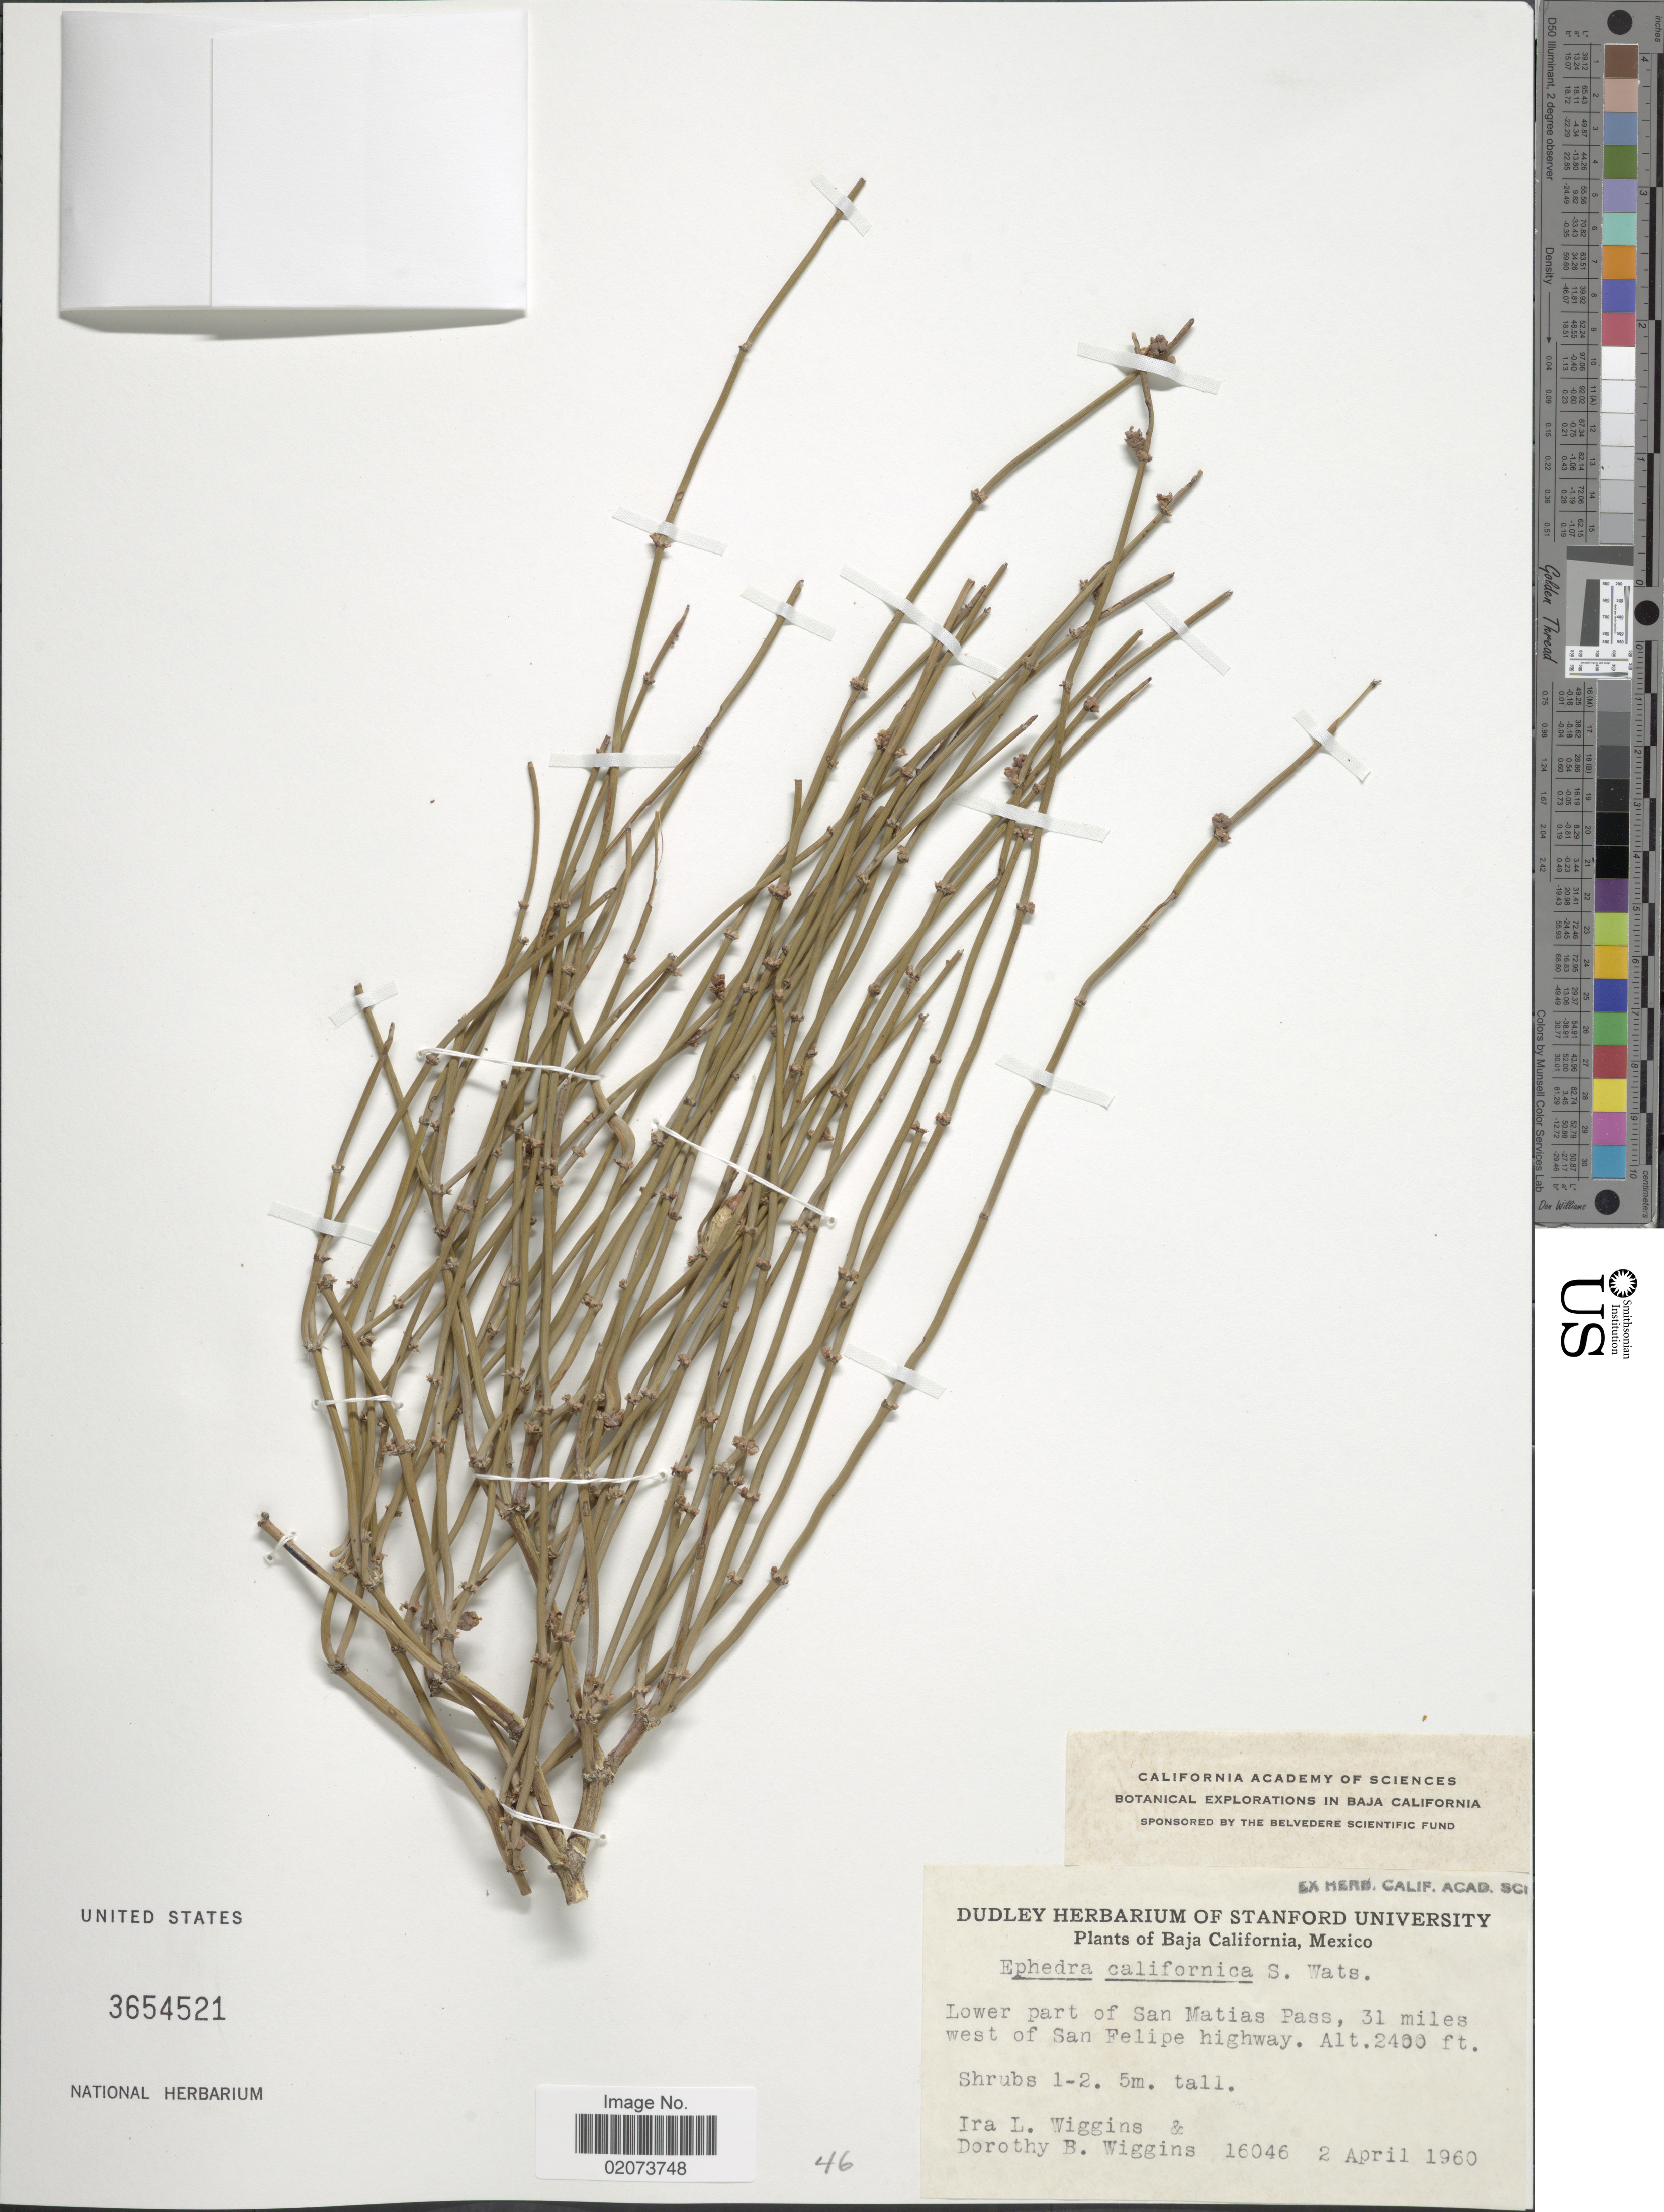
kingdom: Plantae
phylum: Tracheophyta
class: Gnetopsida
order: Ephedrales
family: Ephedraceae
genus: Ephedra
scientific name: Ephedra californica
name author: S. Watson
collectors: I. L. Wiggins & D. B. Wiggins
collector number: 16046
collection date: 1960-04-02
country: Mexico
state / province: Baja California Norte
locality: Lower part of San Matias Pass, 31 miles west of San Felipe highway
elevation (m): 732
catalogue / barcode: US 3654521